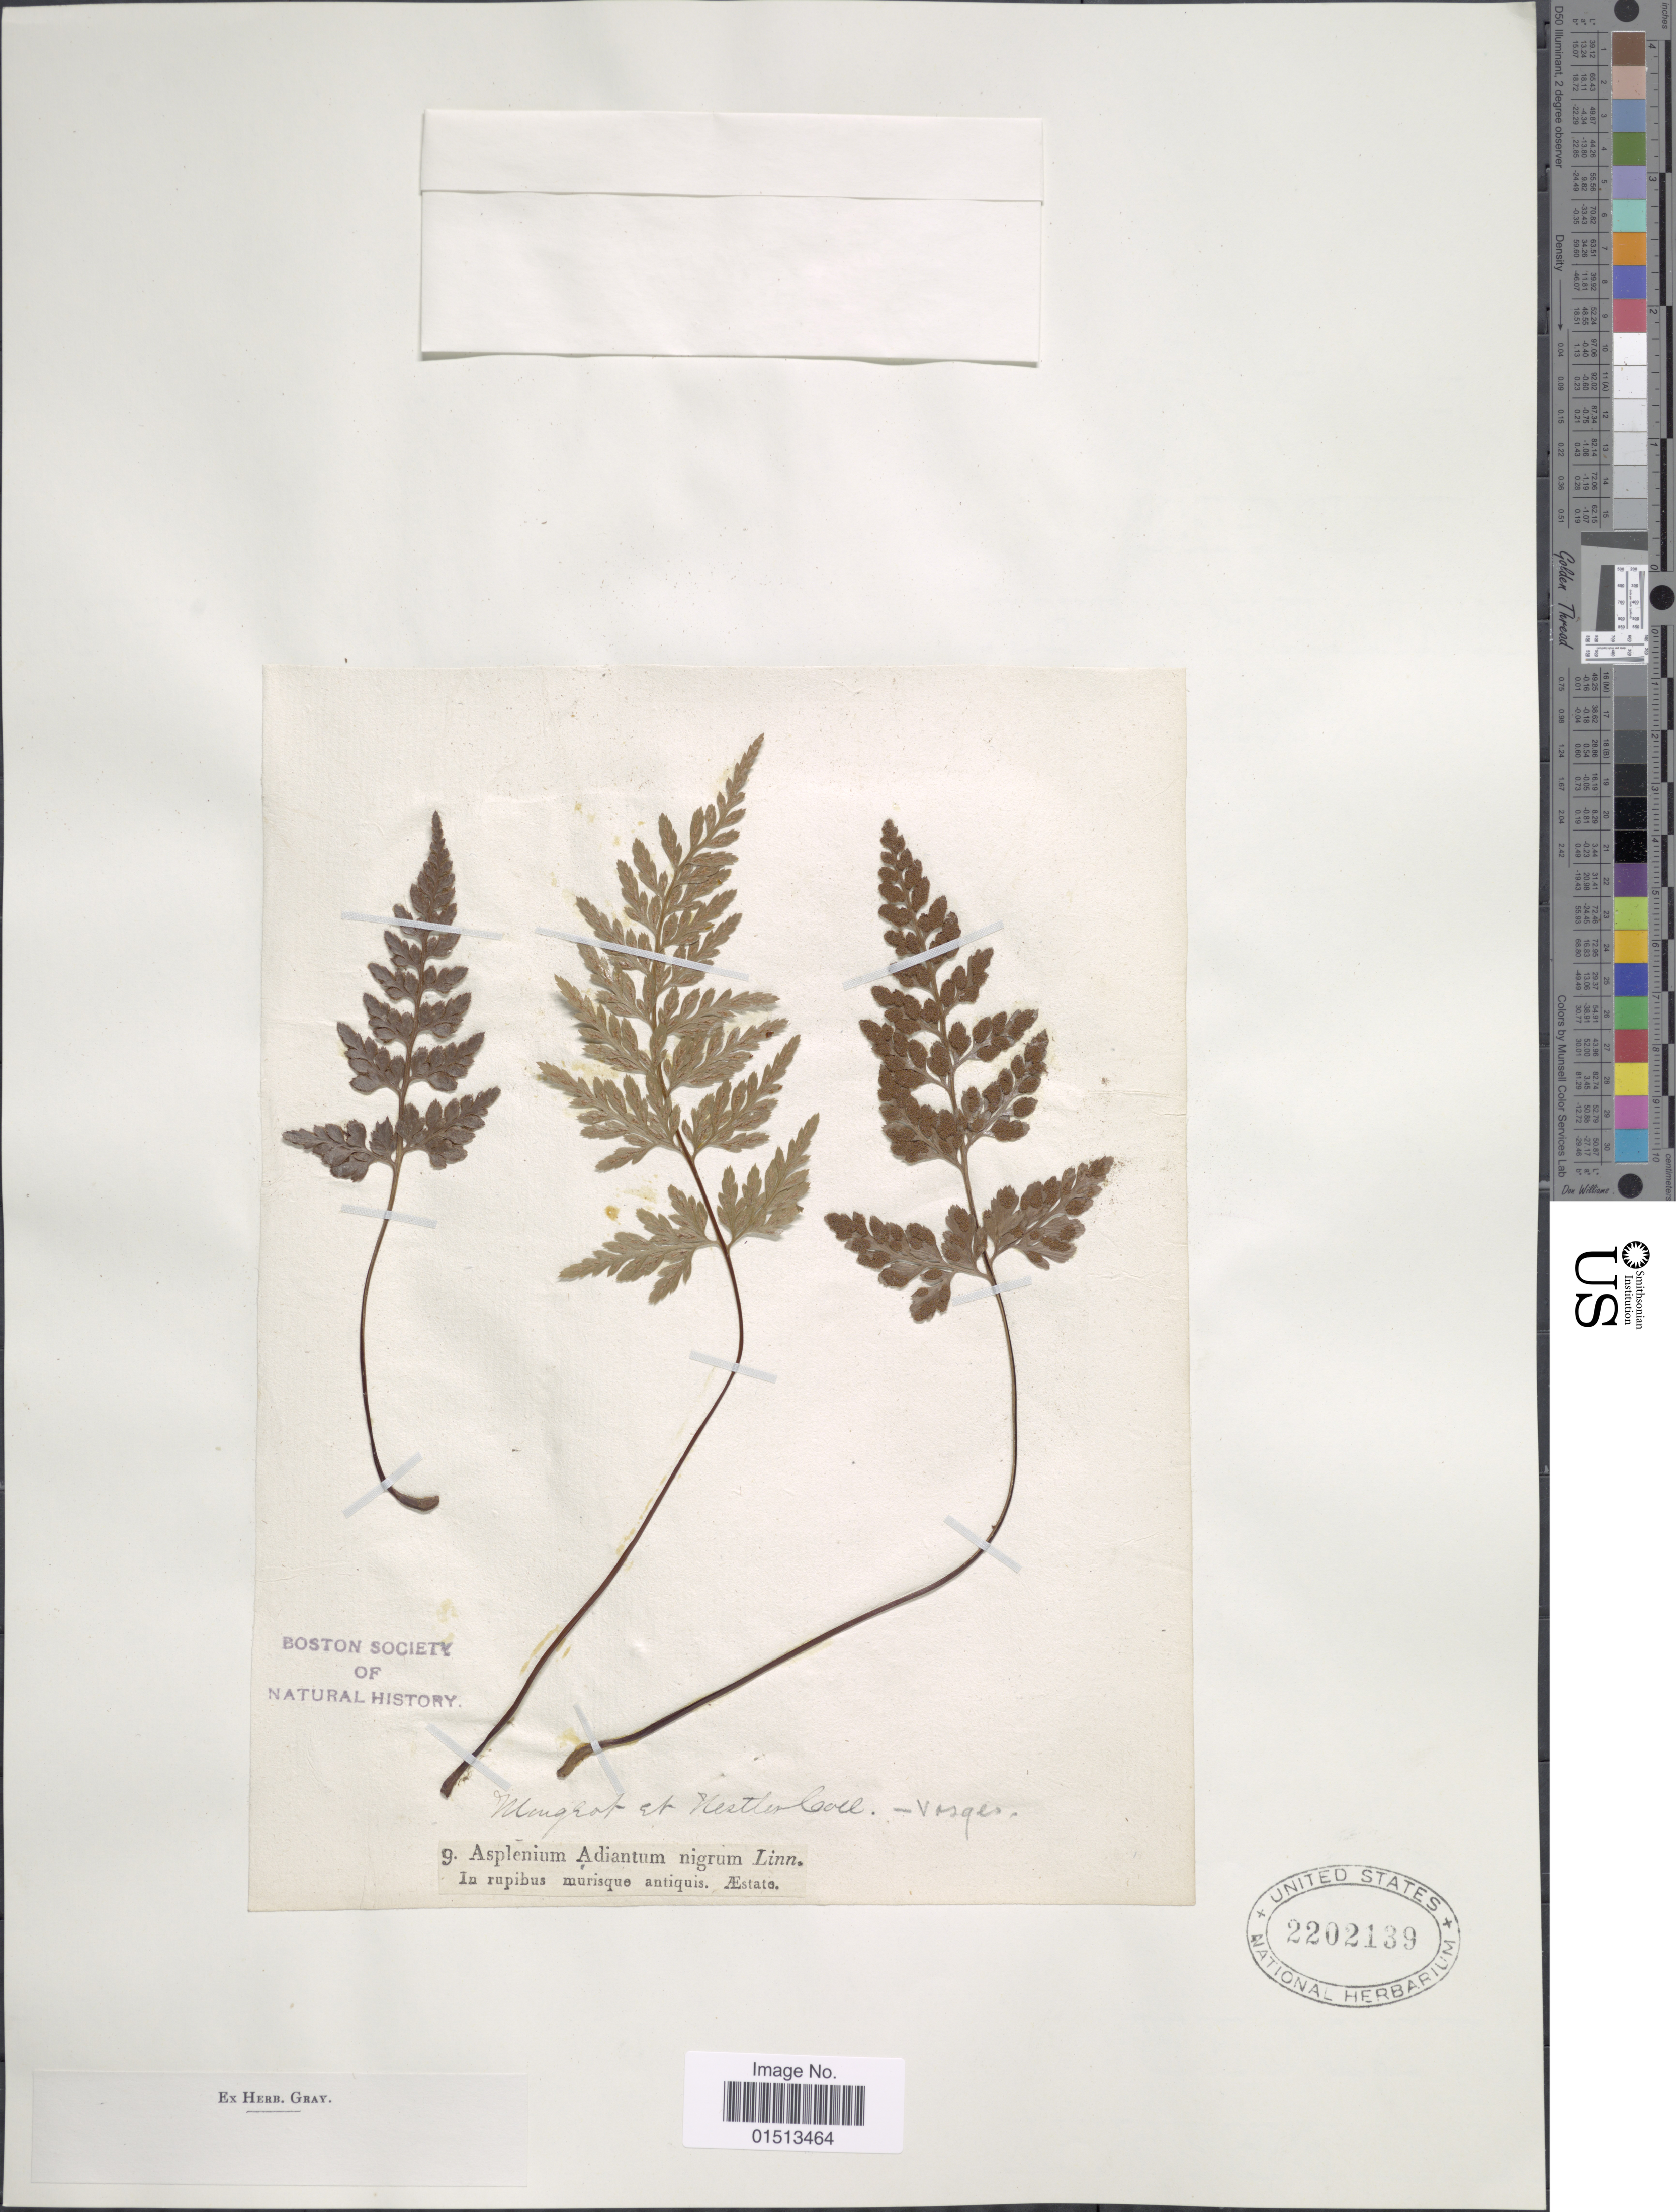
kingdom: Plantae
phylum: Tracheophyta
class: Polypodiopsida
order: Polypodiales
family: Aspleniaceae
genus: Asplenium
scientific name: Asplenium adiantum-nigrum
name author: L.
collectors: Collector illegible & Hestler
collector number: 9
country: France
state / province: Grand Est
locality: Estate.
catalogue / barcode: US 2202139